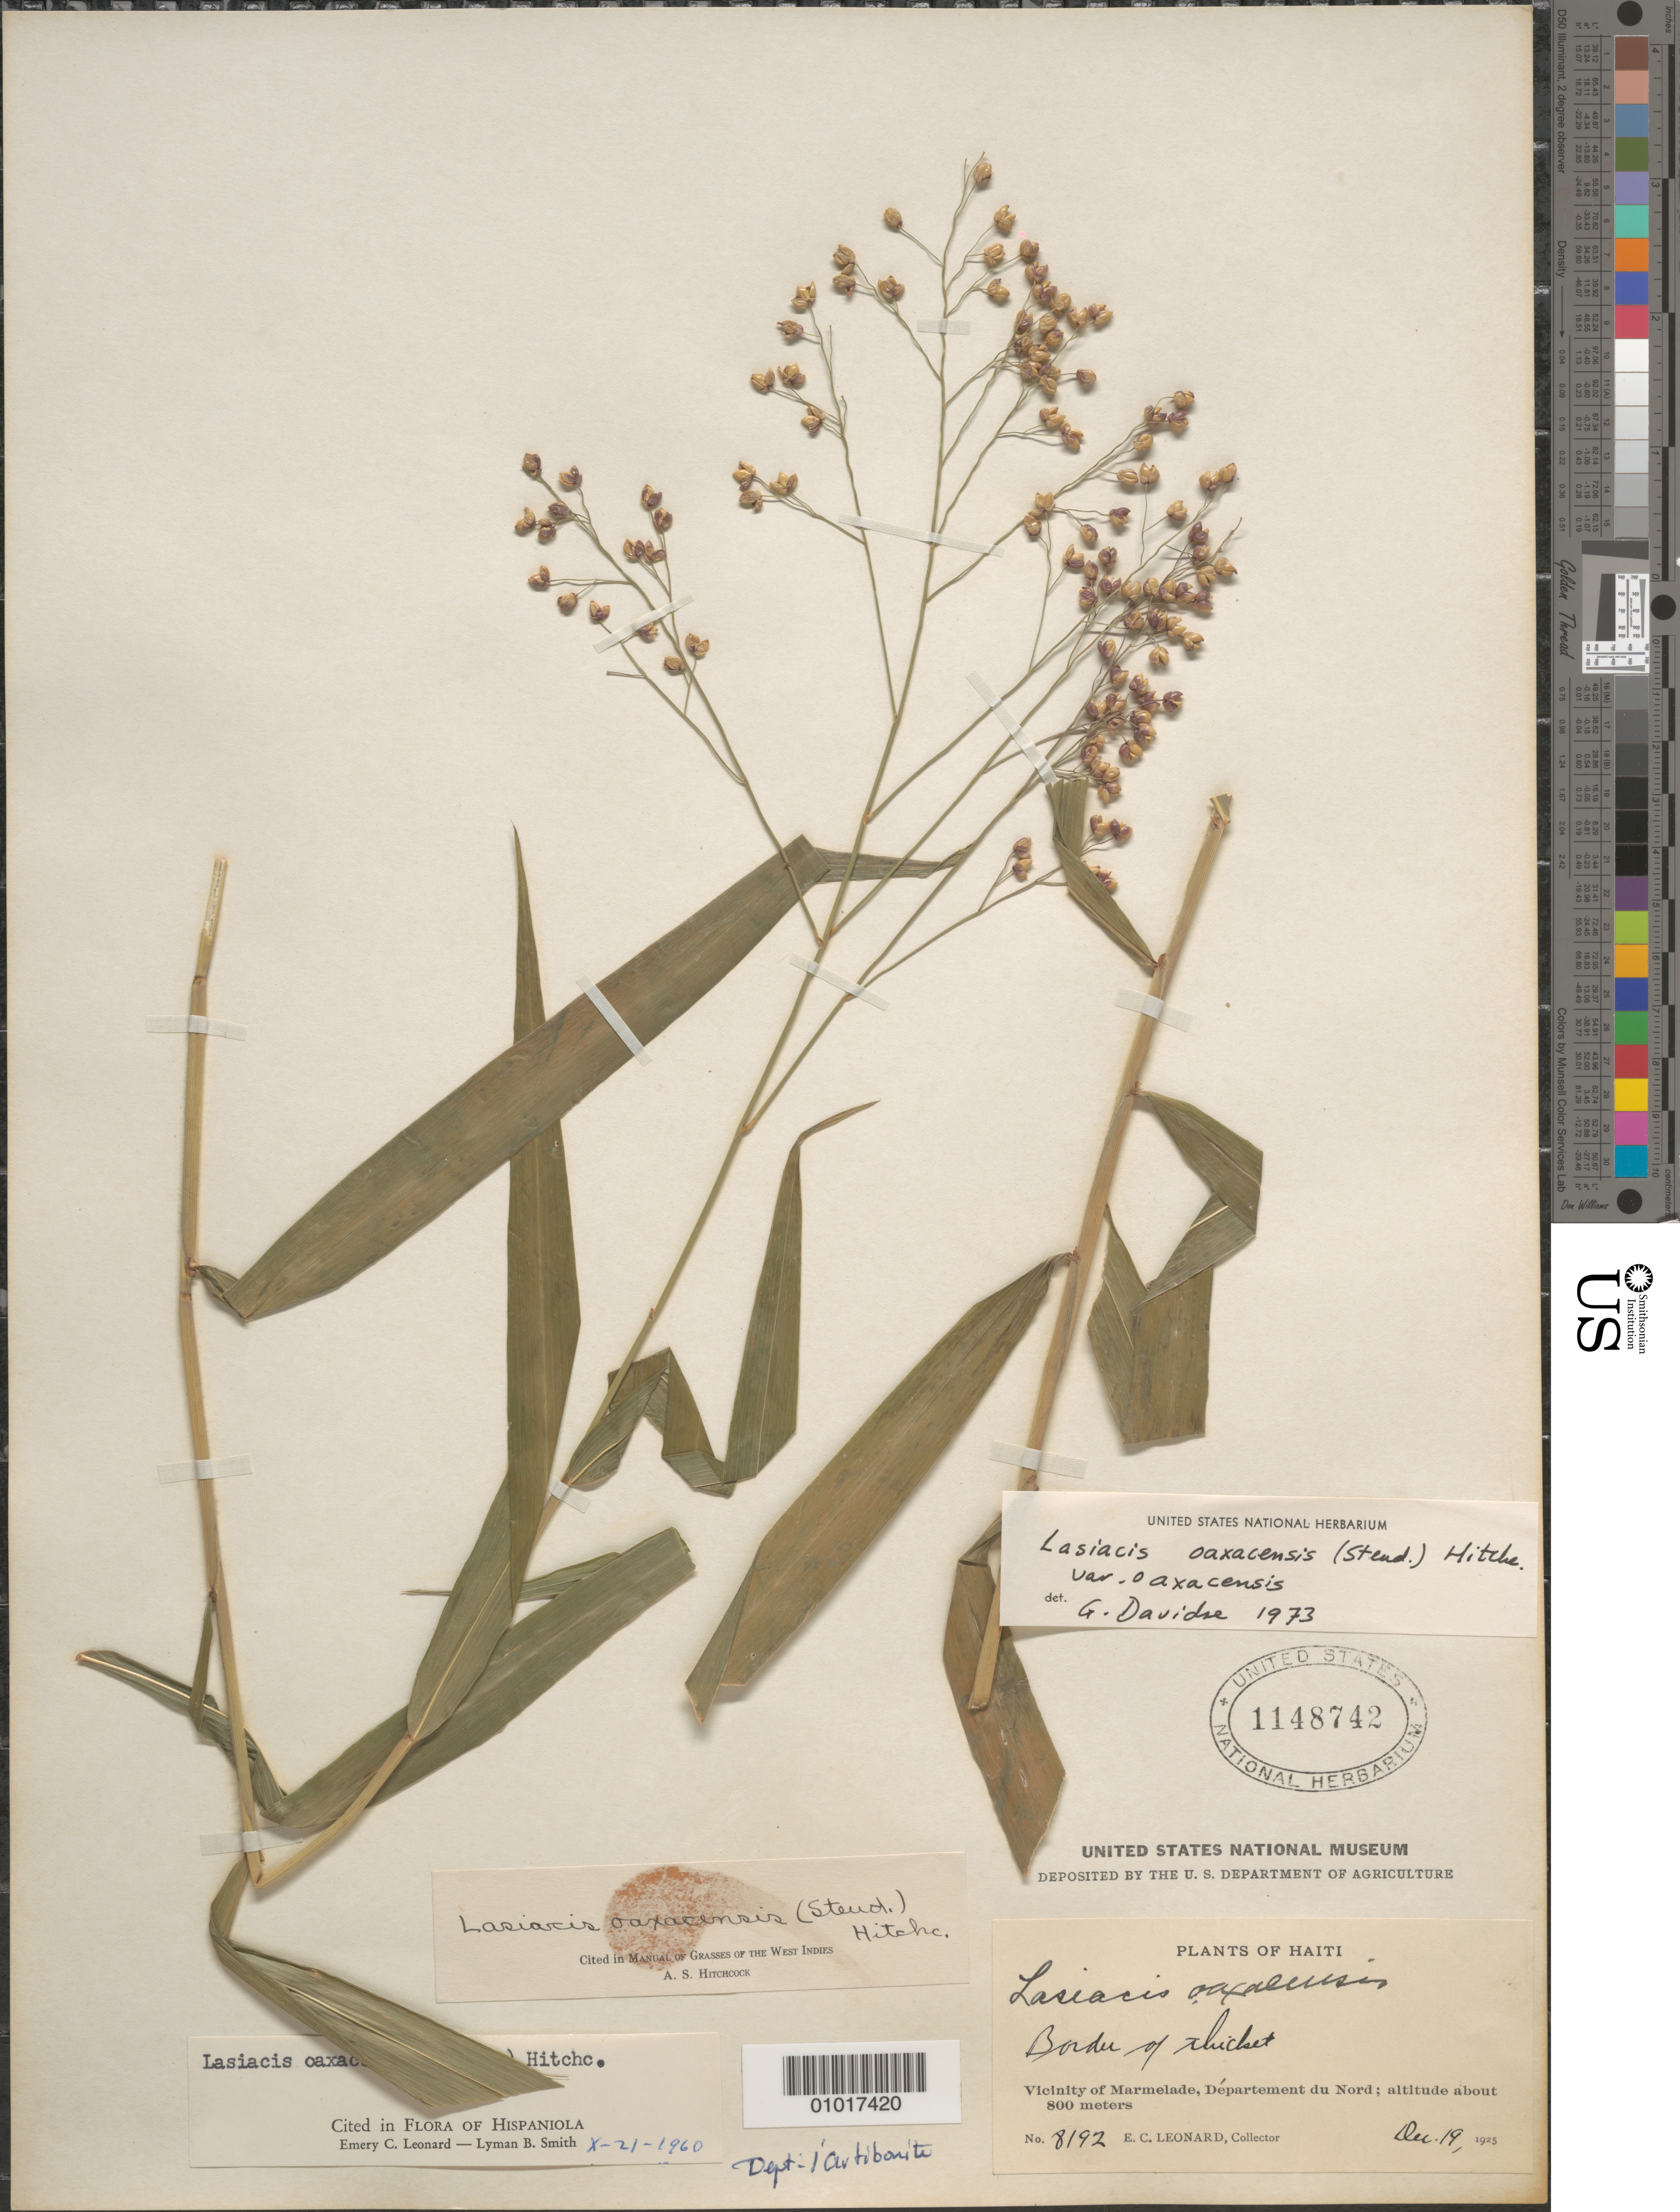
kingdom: Plantae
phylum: Tracheophyta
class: Liliopsida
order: Poales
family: Poaceae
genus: Lasiacis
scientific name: Lasiacis oaxacensis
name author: (Steud.) Hitchc.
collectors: E. C. Leonard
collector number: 8192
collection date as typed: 19 Dec 1925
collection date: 1925-12-19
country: Haiti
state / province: Artibonite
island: Hispaniola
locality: Vicinity of Marmelade, Department du Nord;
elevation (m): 800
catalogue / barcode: US 1148742